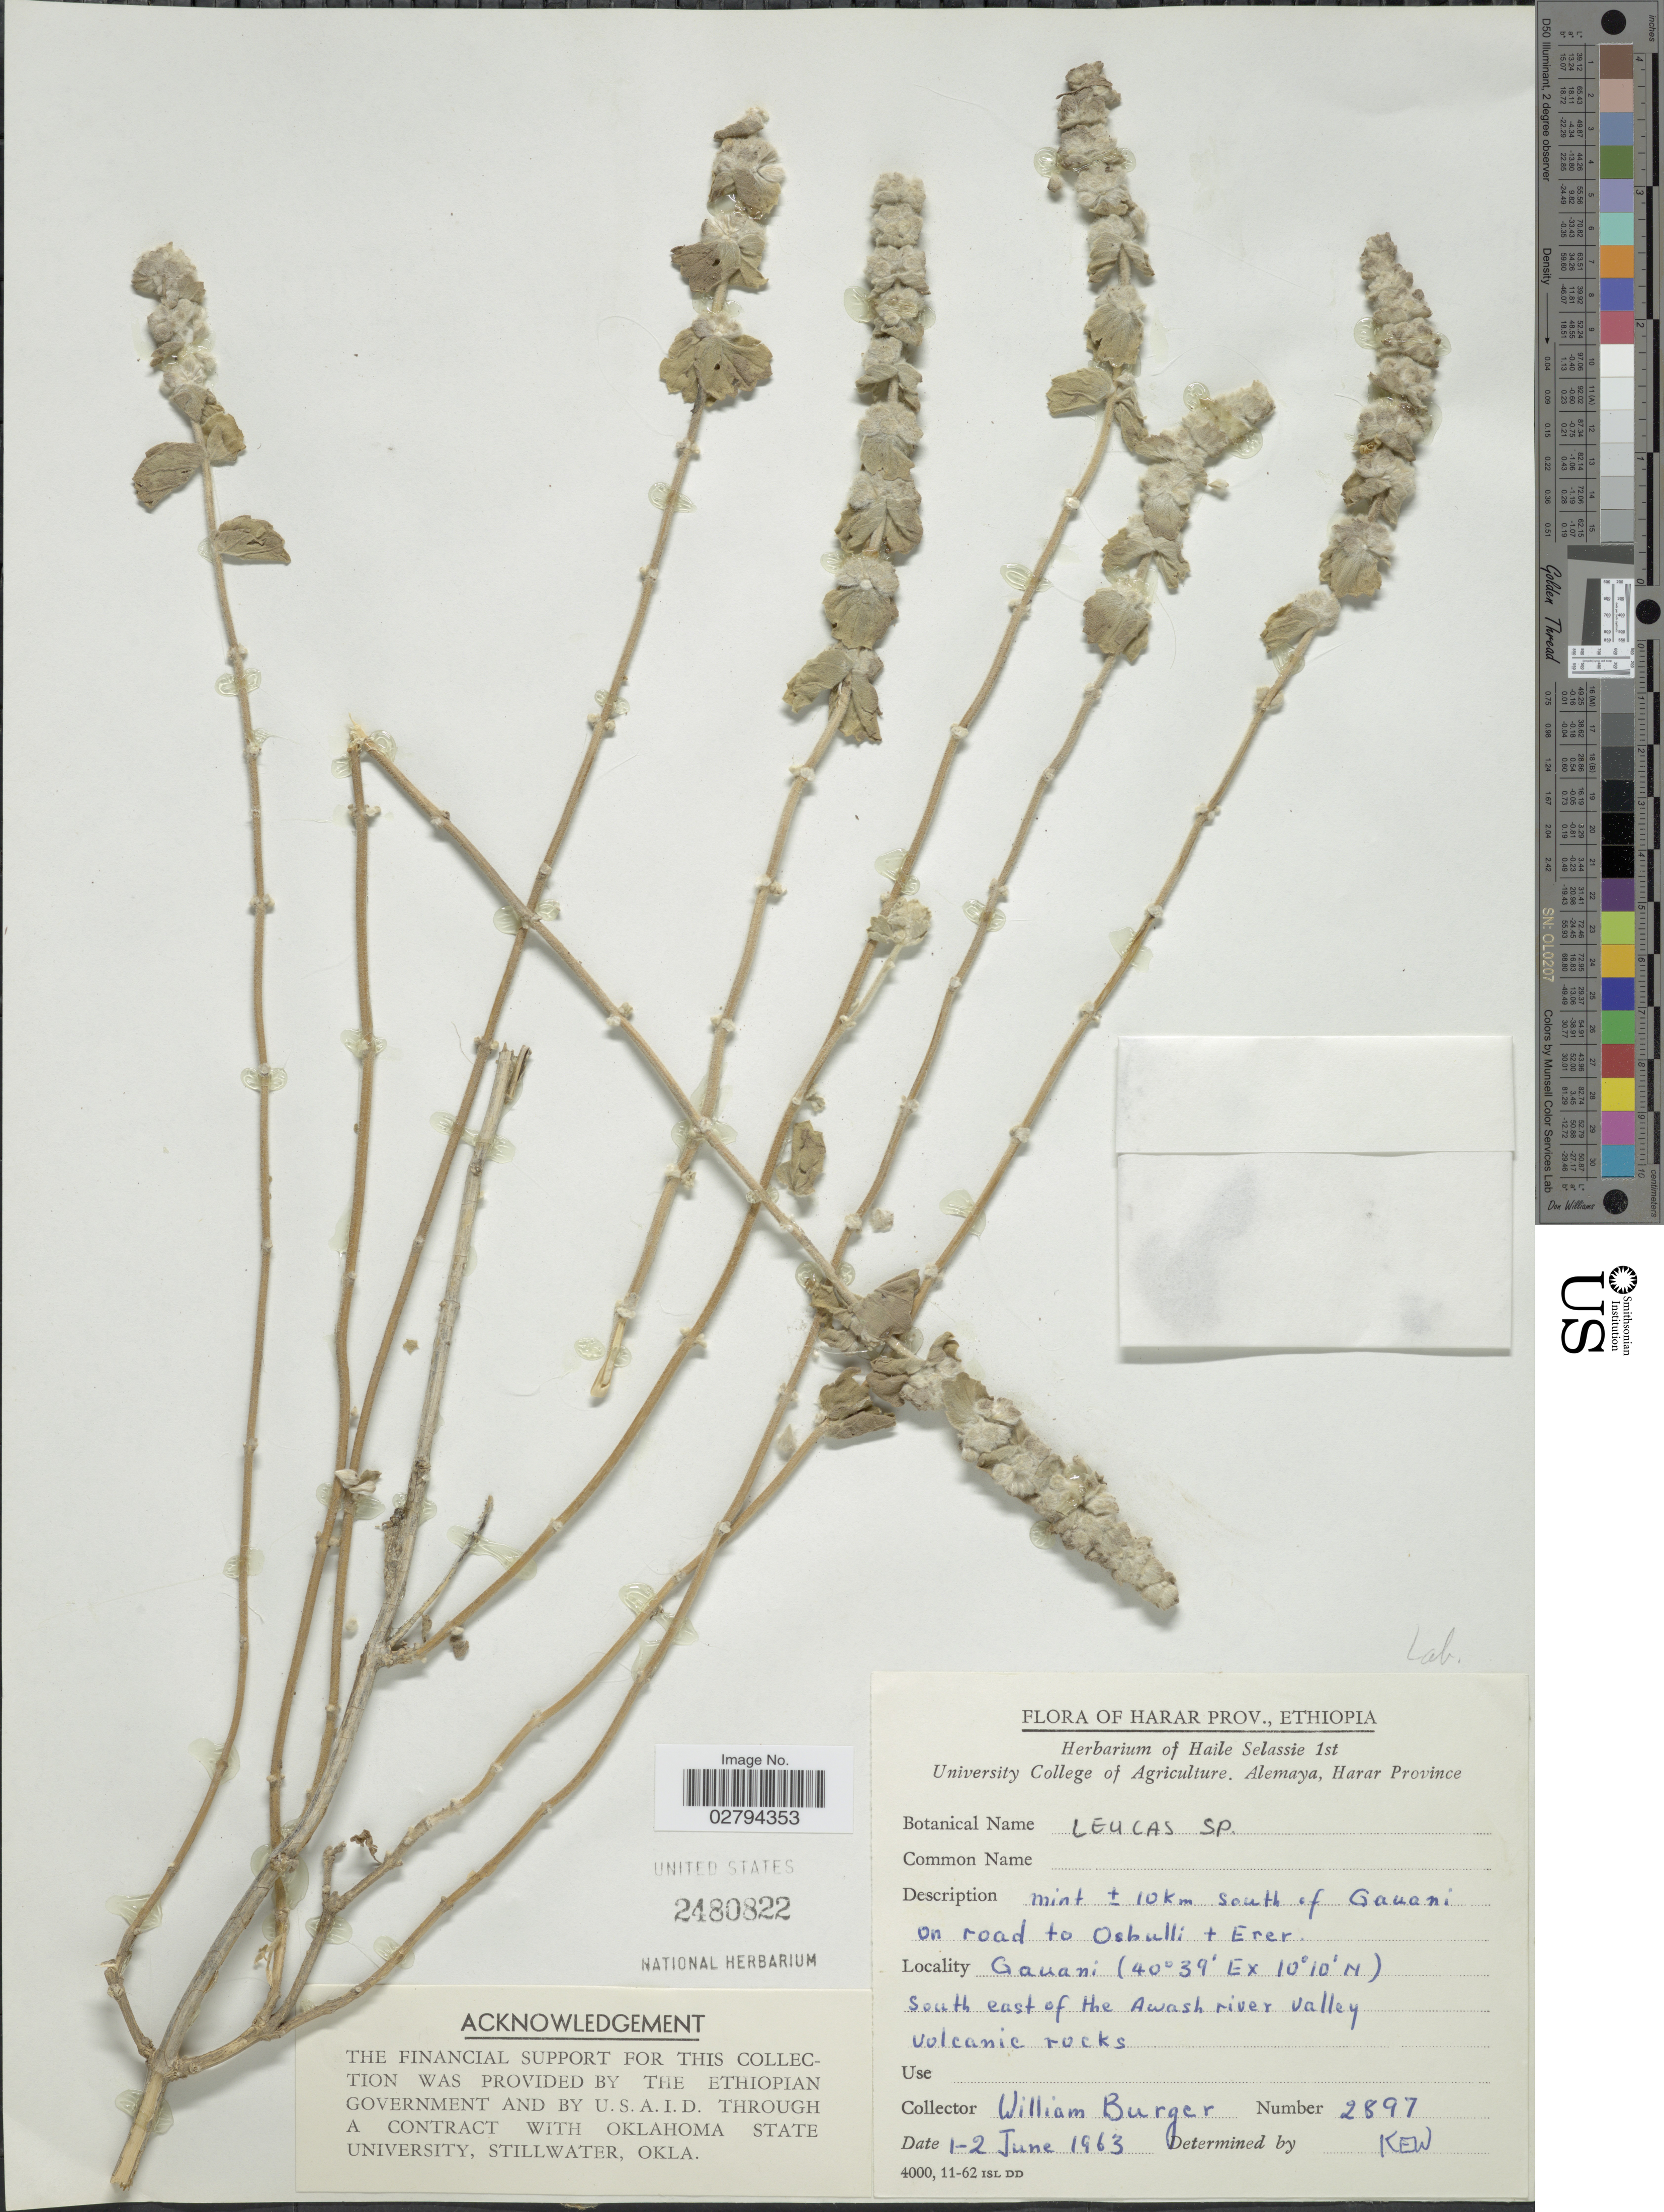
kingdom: Plantae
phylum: Tracheophyta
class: Magnoliopsida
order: Lamiales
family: Lamiaceae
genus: Leucas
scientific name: Leucas sp.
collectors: W. Burger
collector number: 2897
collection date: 1963-06-01/1963-06-02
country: Ethiopia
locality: Harar Prov. mint ± 10 Km. south of Gauani on road to Osbulli+ Erer. Gauani. South east of the Awash river valley volcanic rocks.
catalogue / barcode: US 2480822